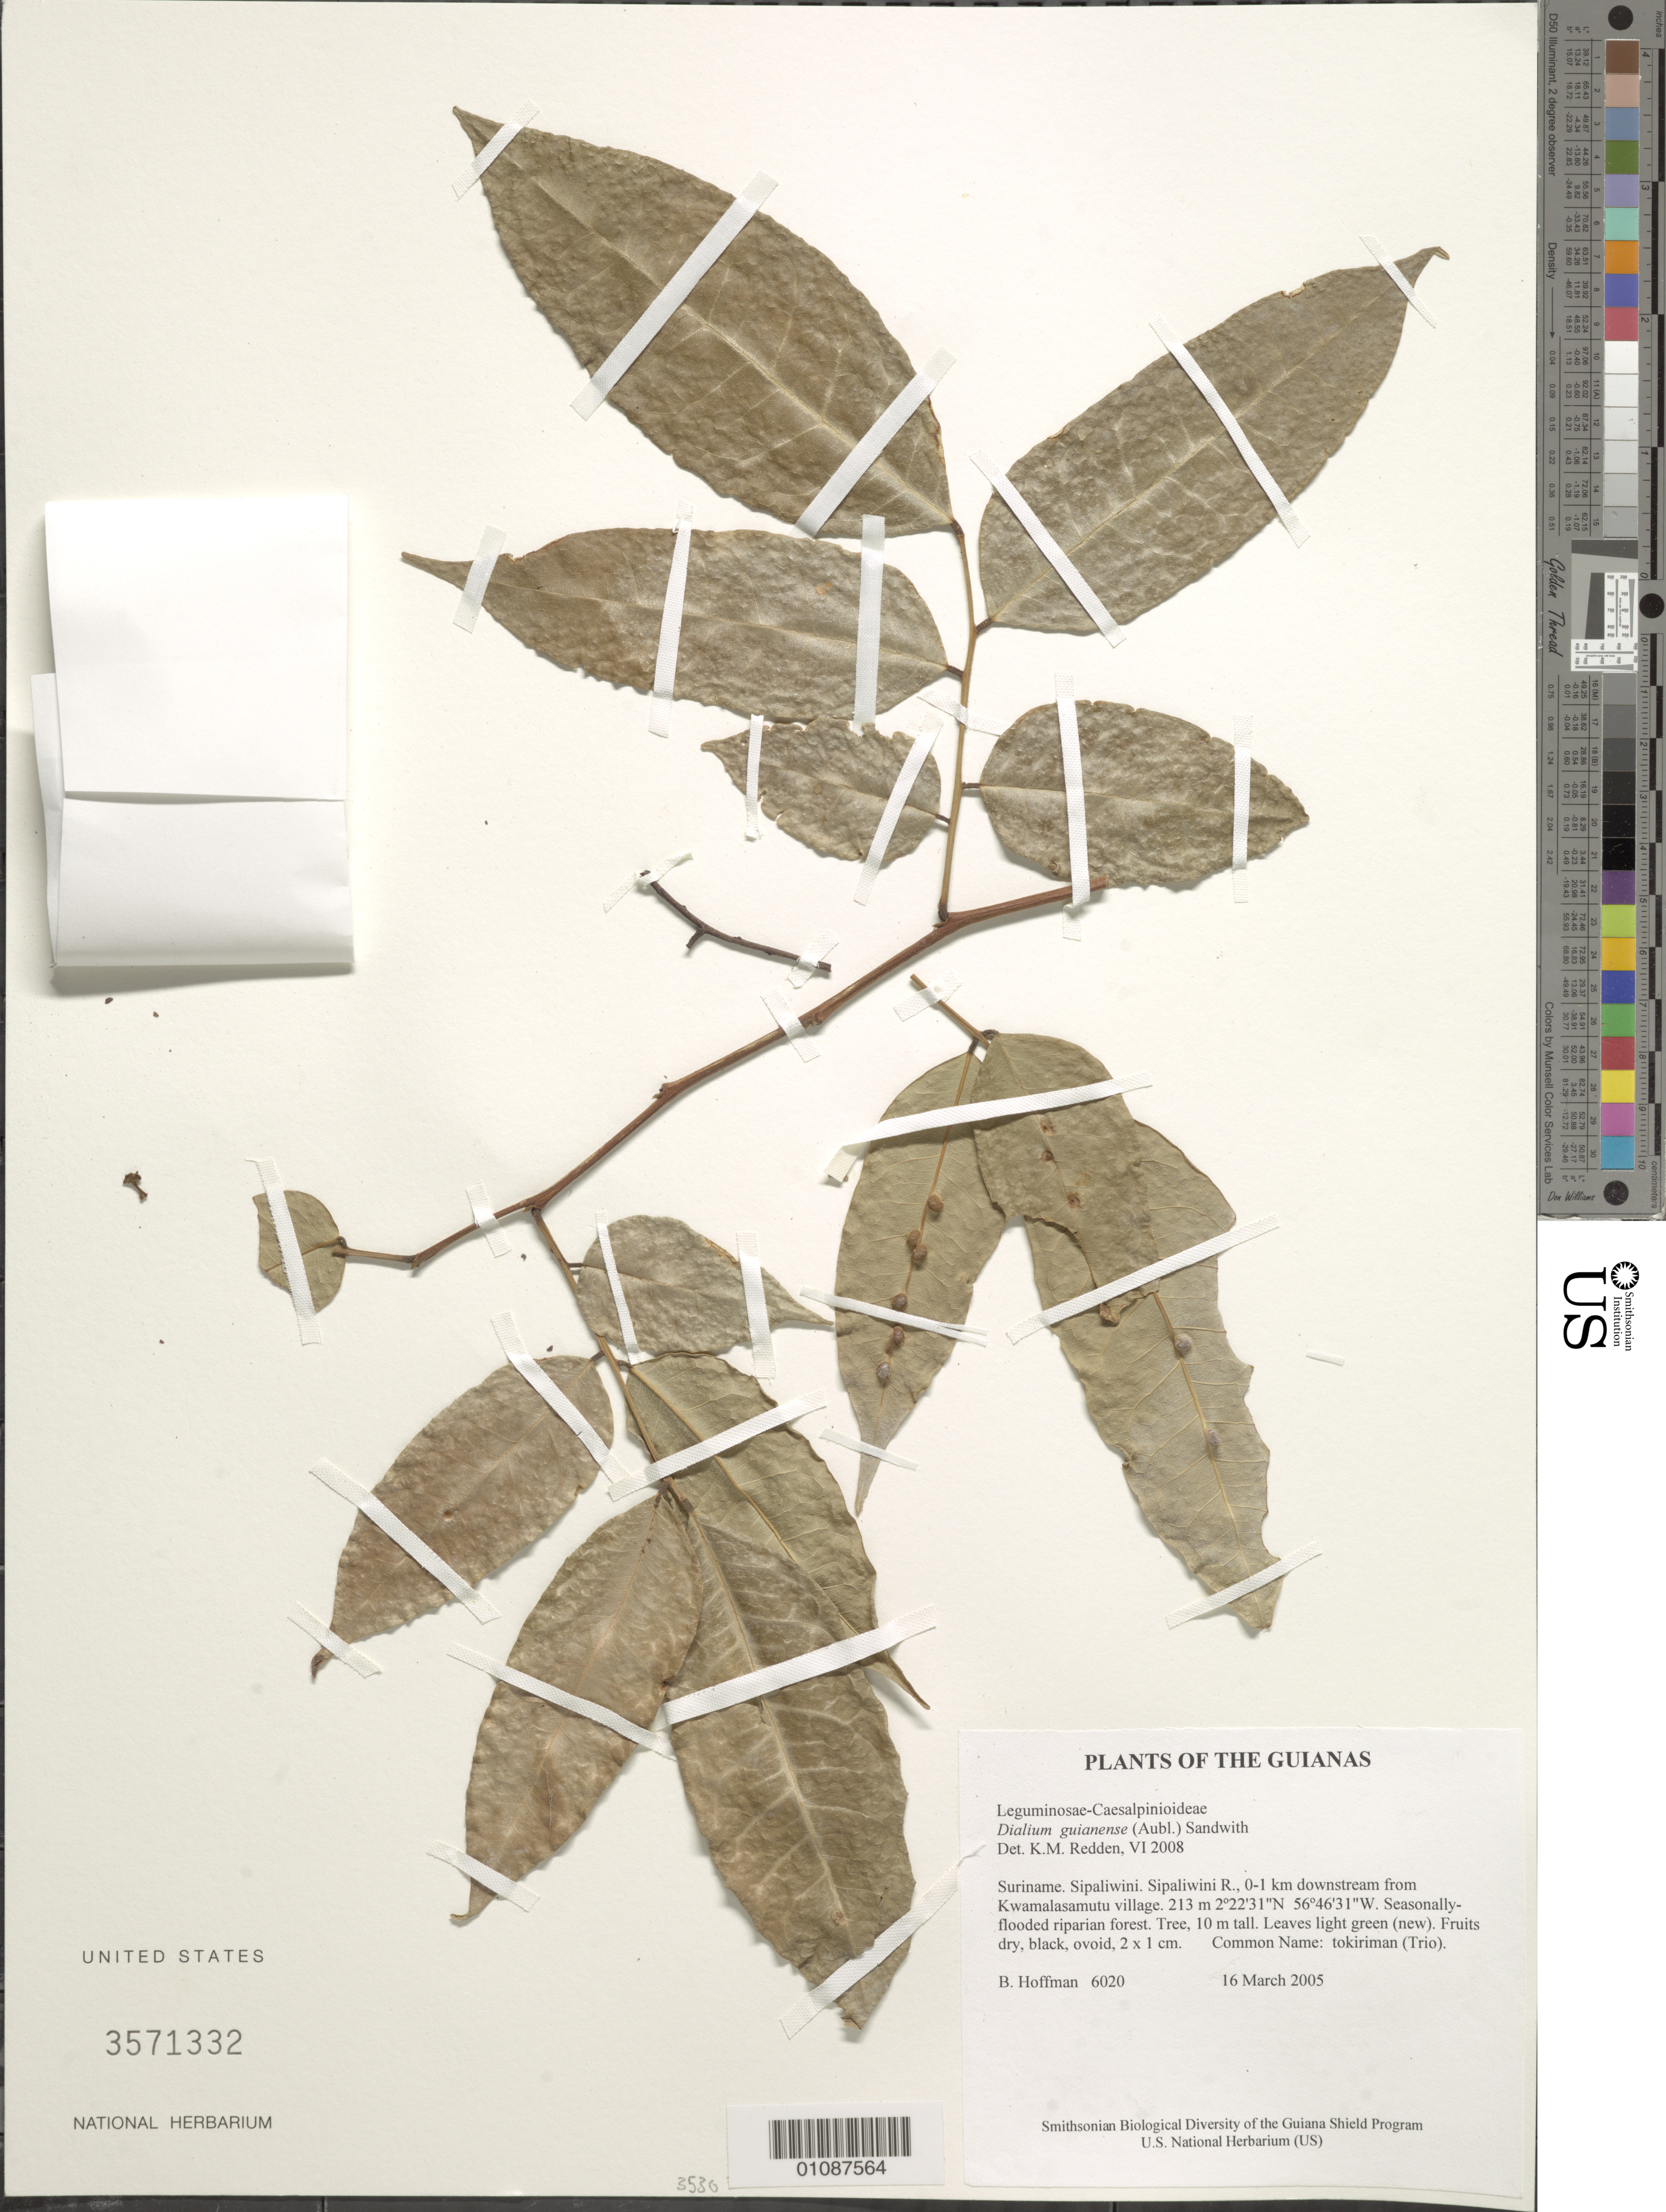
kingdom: Plantae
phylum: Tracheophyta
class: Magnoliopsida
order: Fabales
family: Fabaceae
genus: Dialium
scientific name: Dialium guianense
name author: (Aubl.) Sandwith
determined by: Redden, K. M.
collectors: B. Hoffman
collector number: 6020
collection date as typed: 16 March 2005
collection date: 2005-03-16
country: Suriname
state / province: Sipaliwini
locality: Sipaliwini R., 0-1 km downstream from Kwamalasamutu village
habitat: Seasonally-flooded riparian forest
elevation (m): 213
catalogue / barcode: US 3571332